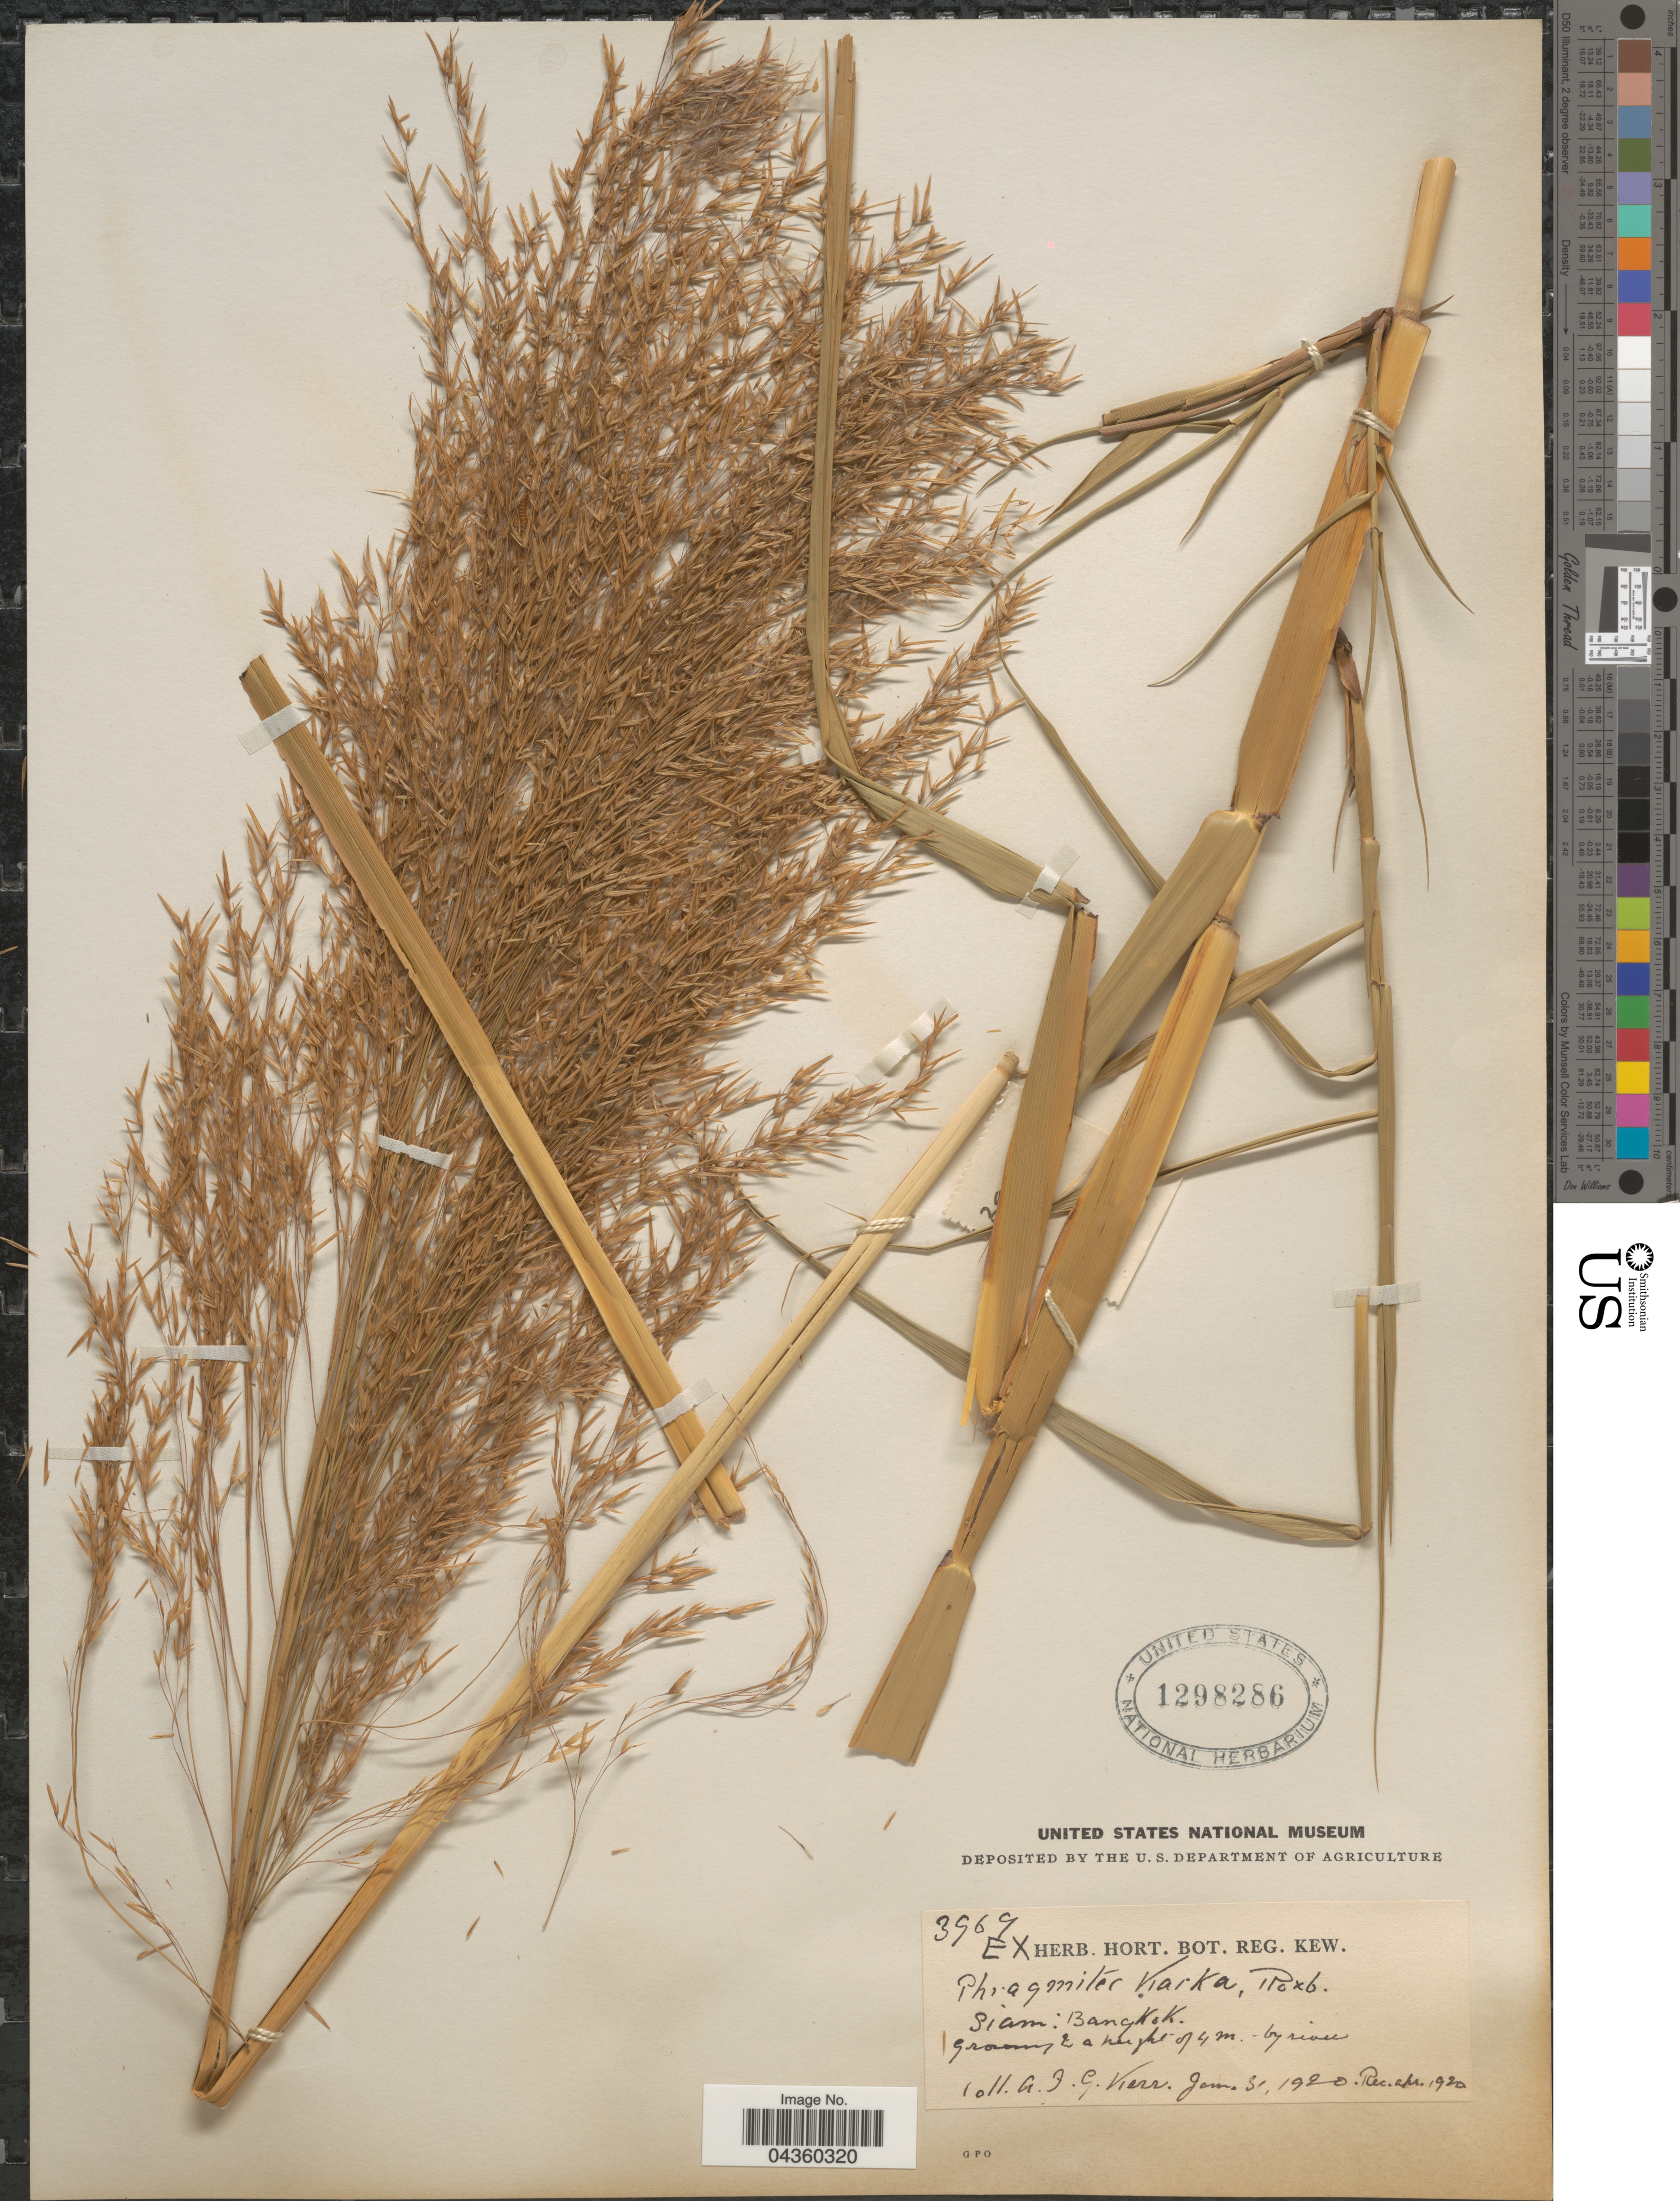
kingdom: Plantae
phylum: Tracheophyta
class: Liliopsida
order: Poales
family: Poaceae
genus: Phragmites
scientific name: Phragmites karka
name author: (Retz.) Trin. ex Steud.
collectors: A. F. G. Kerr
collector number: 3969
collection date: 1920-01-31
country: Thailand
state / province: Bangkok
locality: Siam.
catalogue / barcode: US 1298286